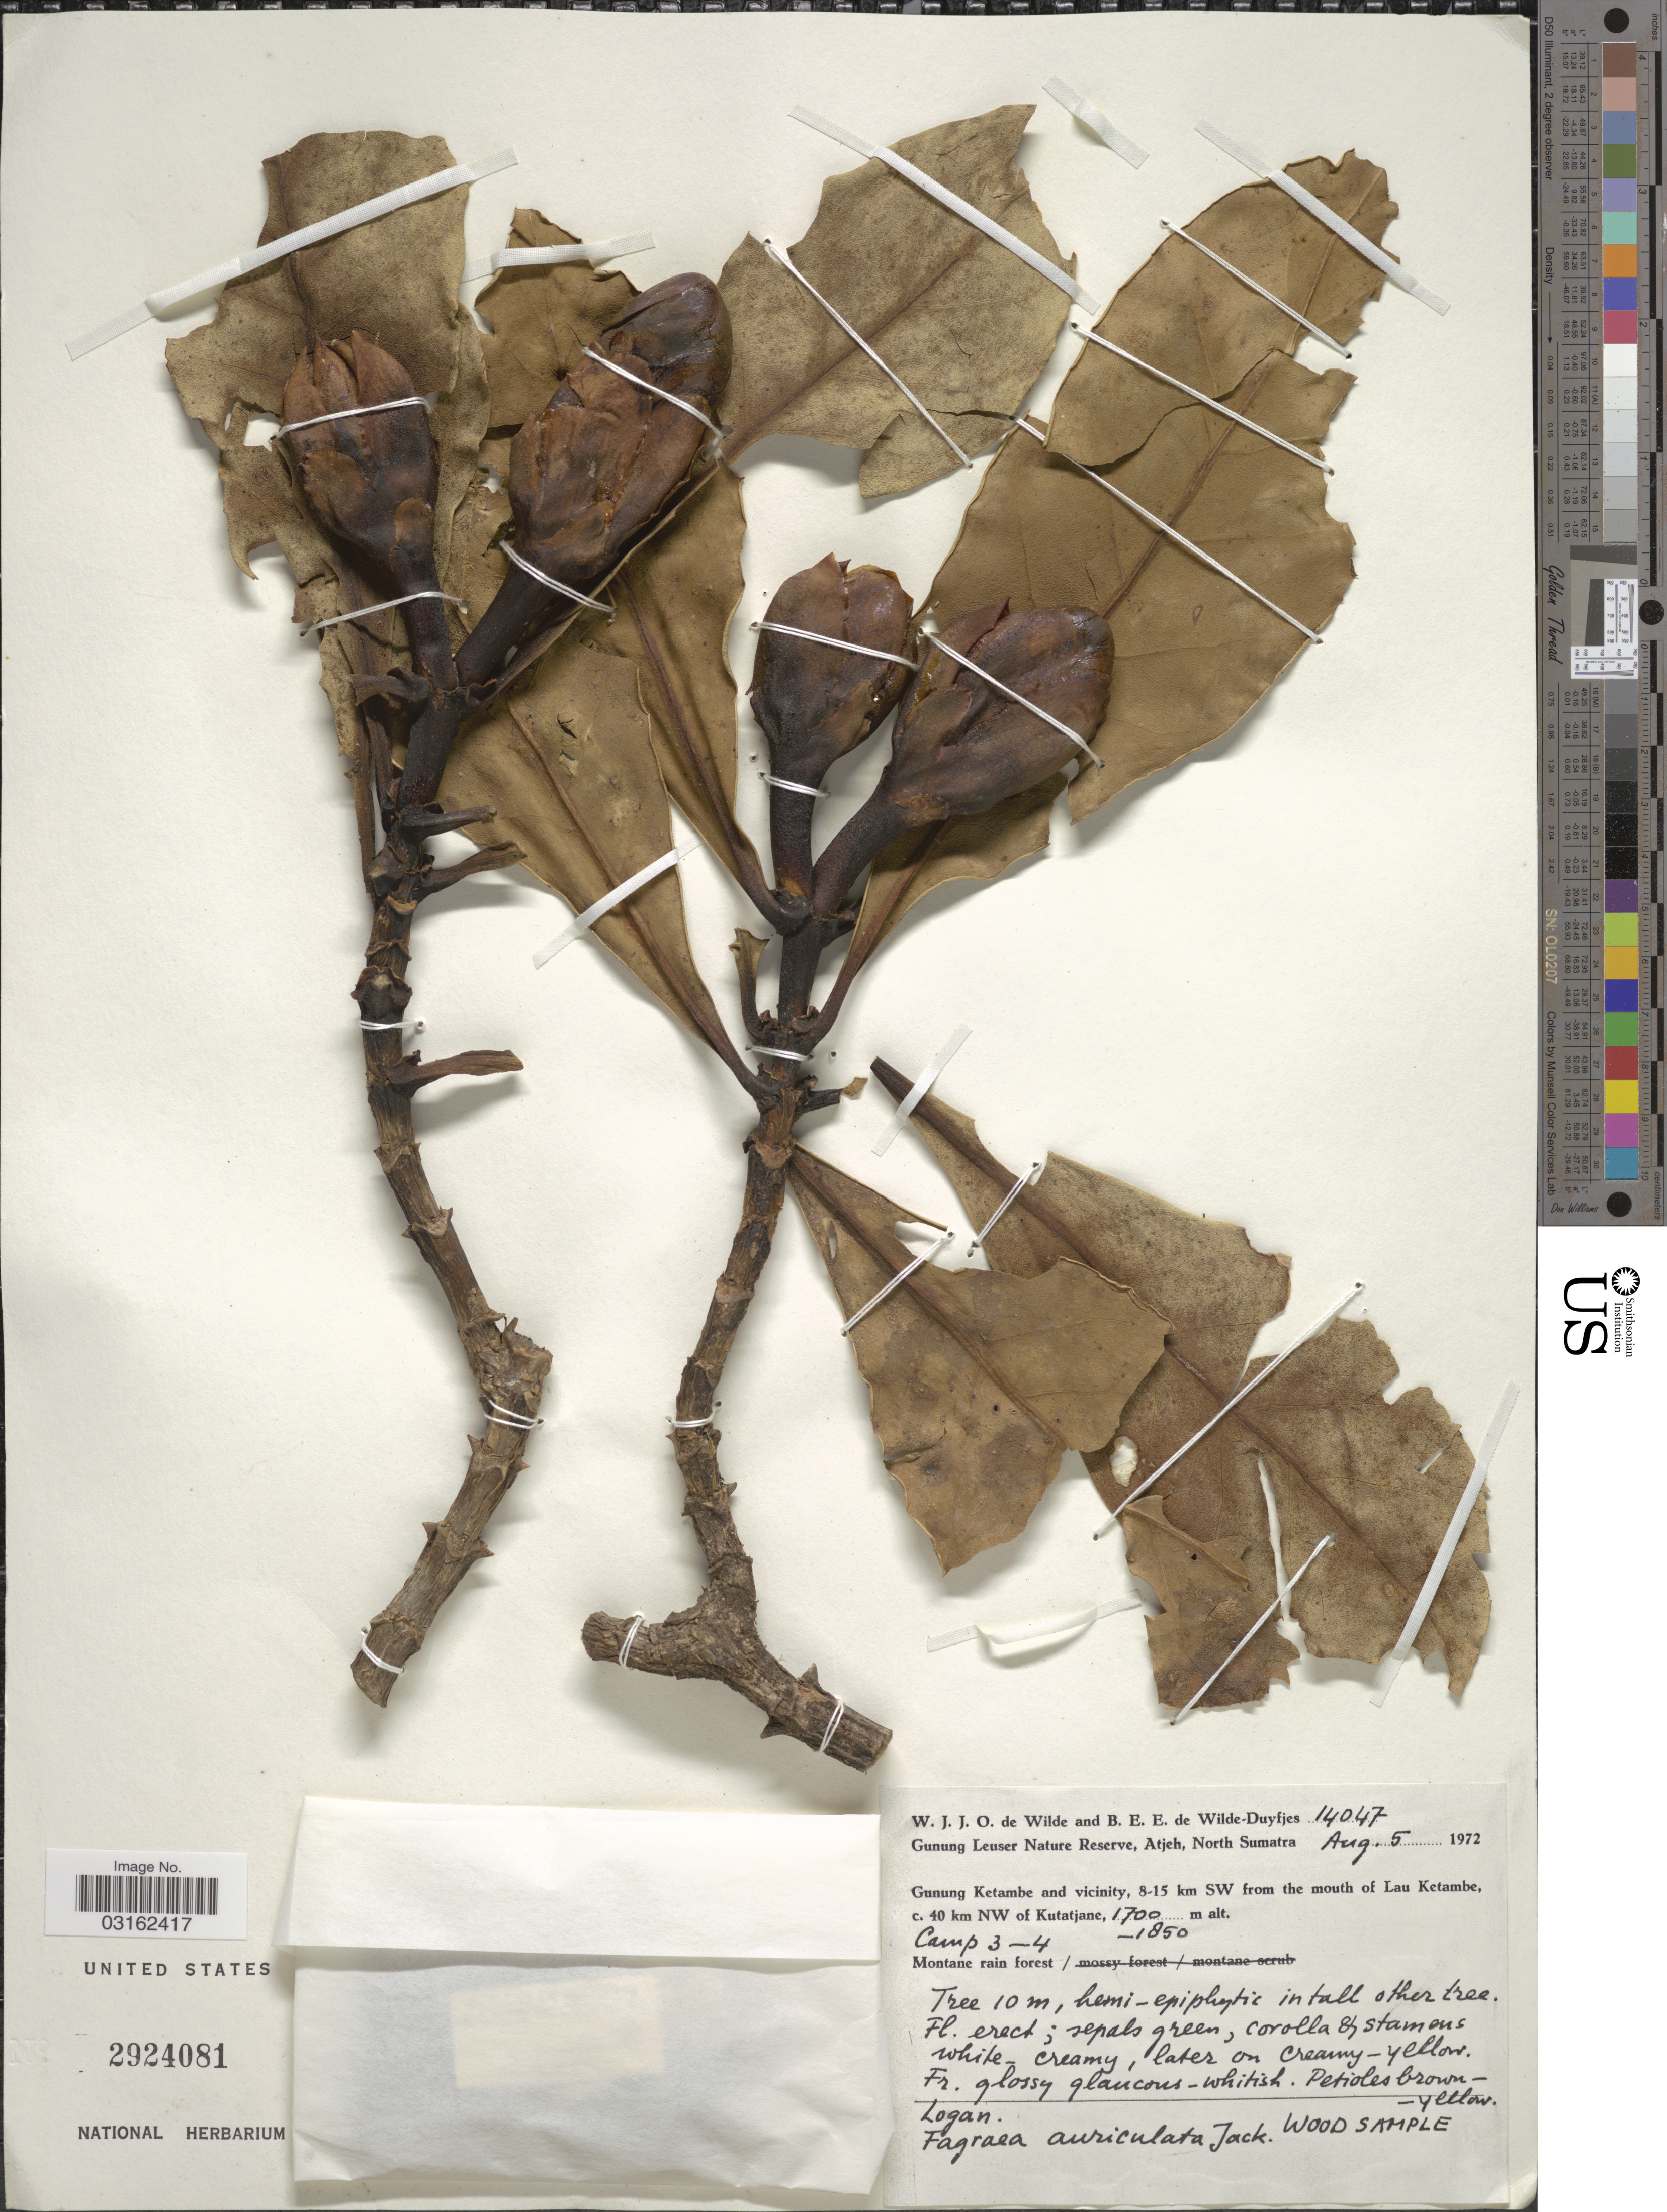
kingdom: Plantae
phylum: Tracheophyta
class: Magnoliopsida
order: Gentianales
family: Gentianaceae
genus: Fagraea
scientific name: Fagraea auriculata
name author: Jack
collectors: W. J. de Wilde & B. E. de Wilde-Duyfjes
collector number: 14047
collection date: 1972-08-05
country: Indonesia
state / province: Sumatra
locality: Gunung Leuser Nature Reserve, Atjeh, North Sumatra, Gunung Ketambe and vicinity, 8-15 km SW from the mouth of Lau Ketambe, c. 40 km NW of Kutatjane. Camp 3-4.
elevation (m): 1700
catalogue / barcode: US 2924081